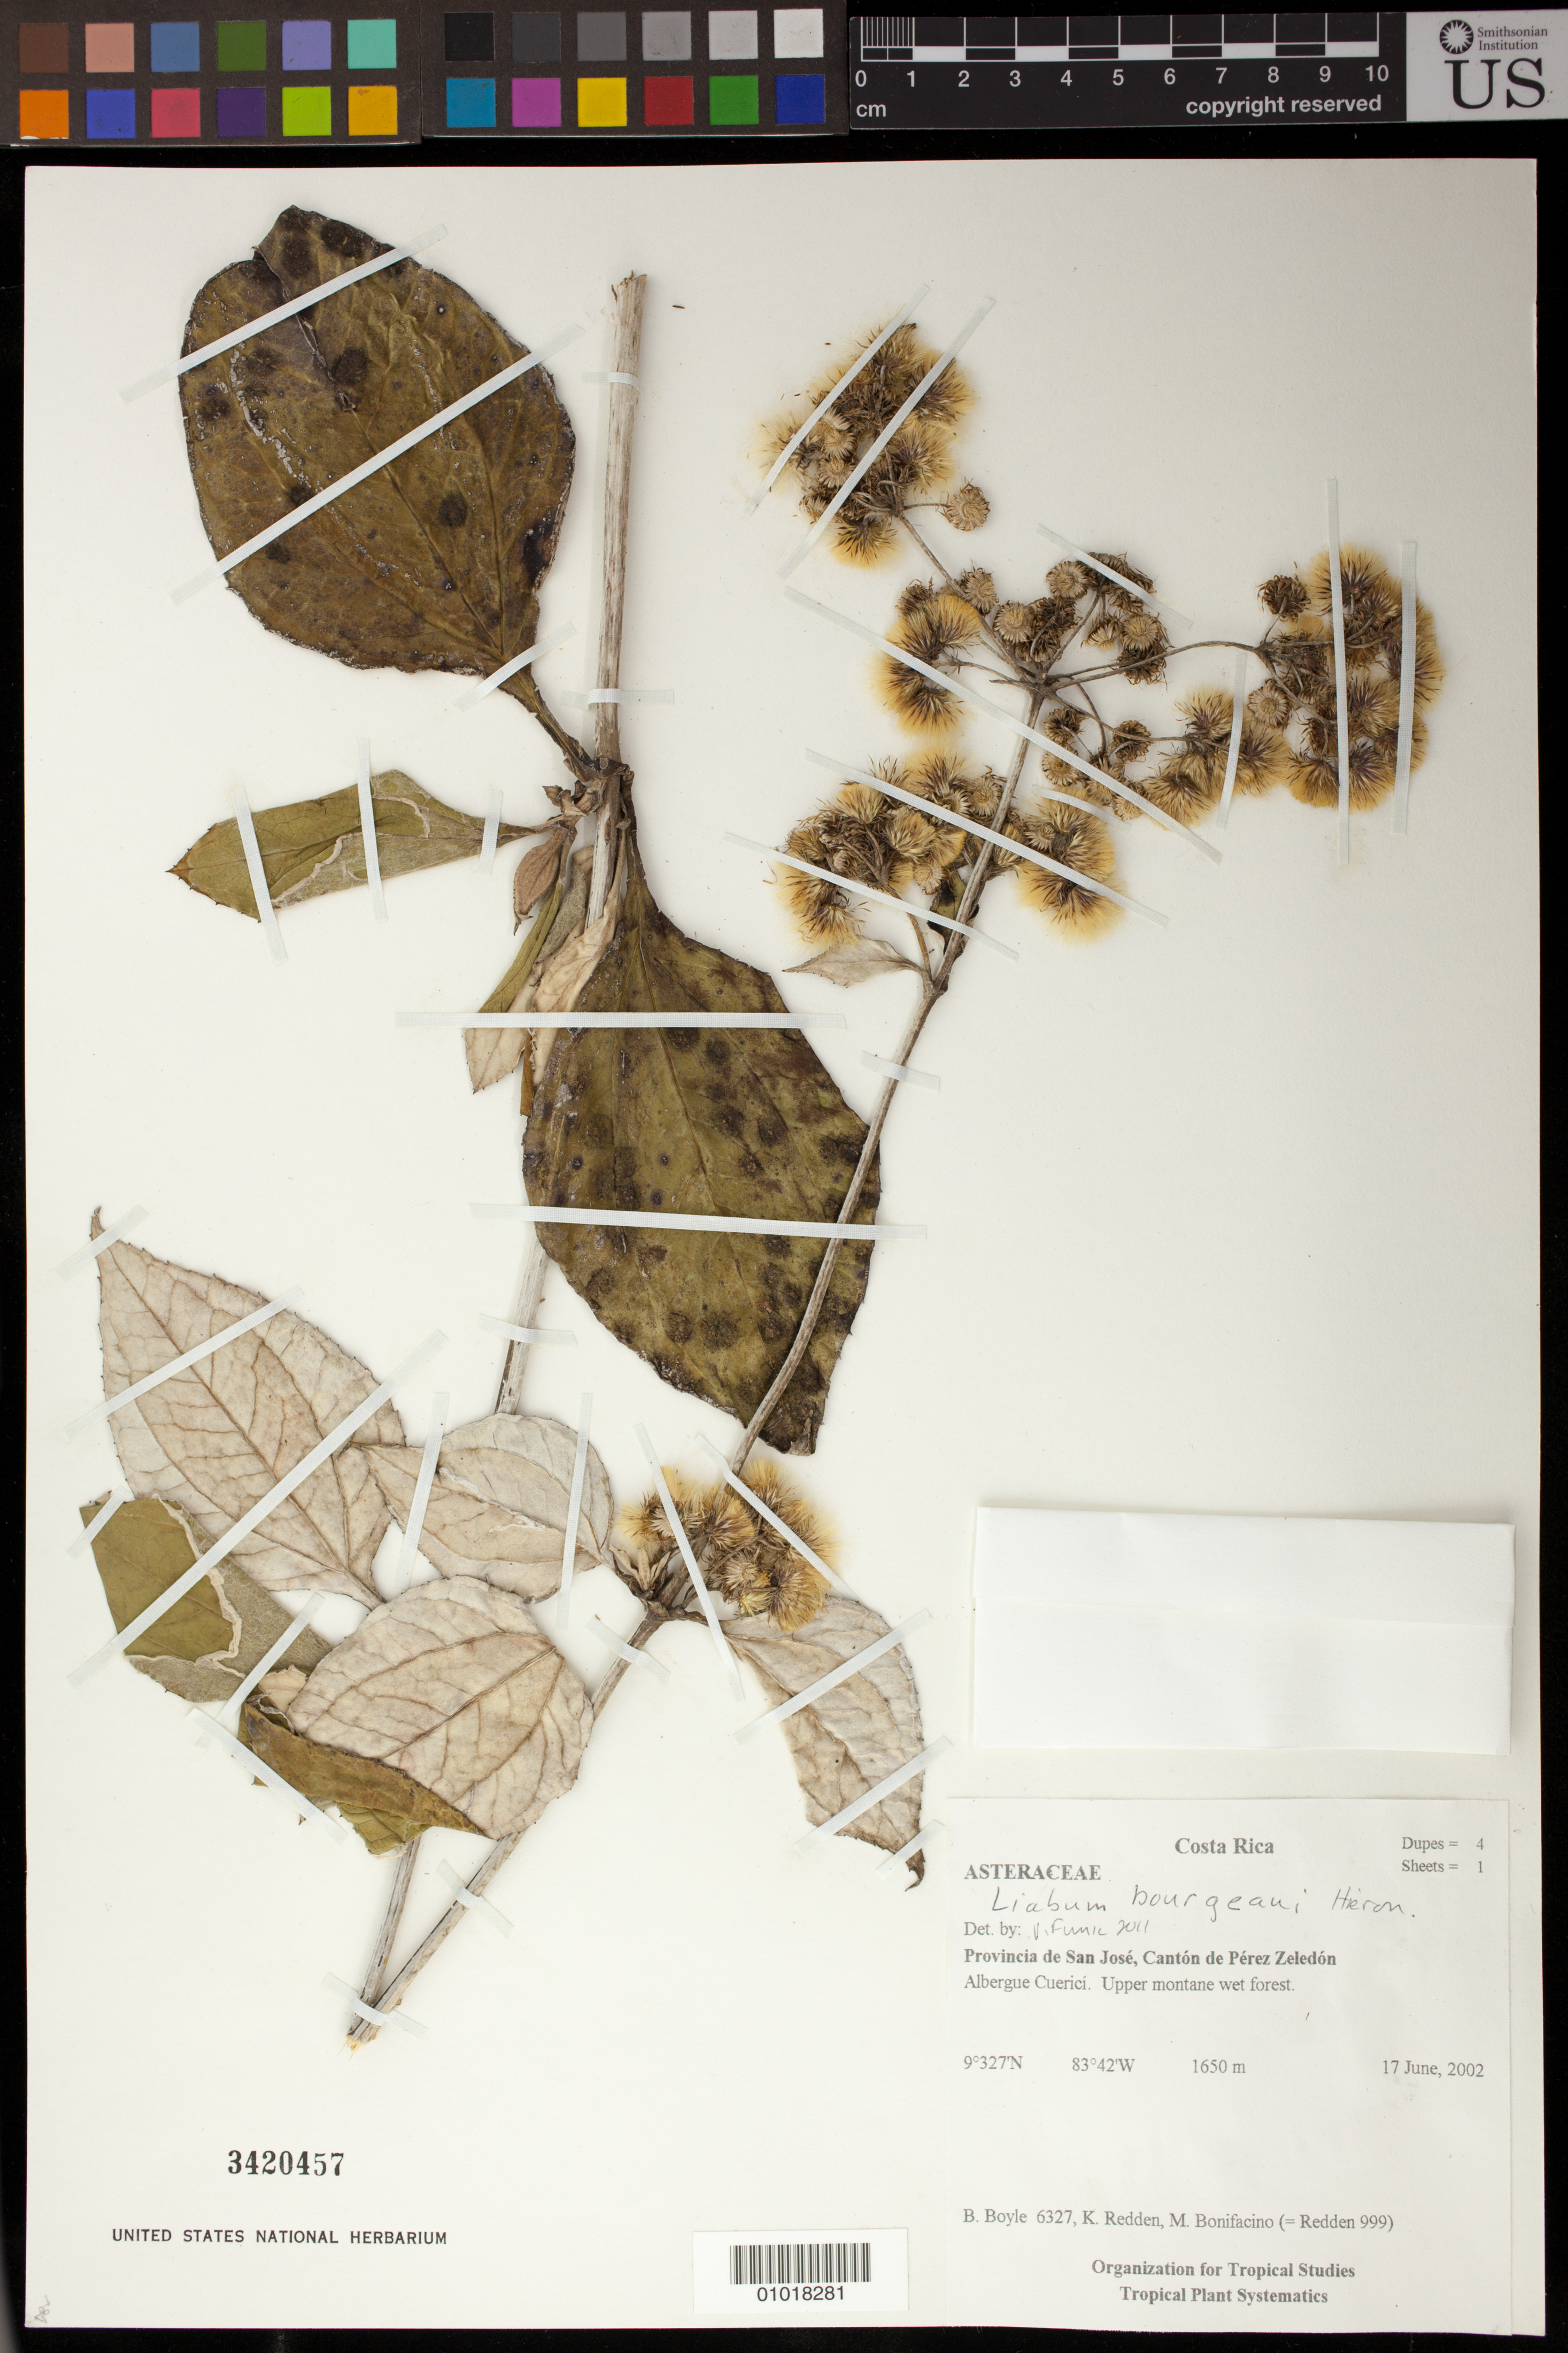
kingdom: Plantae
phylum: Tracheophyta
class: Magnoliopsida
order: Asterales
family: Asteraceae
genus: Liabum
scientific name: Liabum bourgeaui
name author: Hieron.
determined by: Funk, Vicki A., (BOT), Smithsonian Institution - National Museum of Natural History (UNITED STATES)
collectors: B. Boyle, K. M. Redden & M. Bonifacino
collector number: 6327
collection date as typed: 17 June 2002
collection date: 2002-06-17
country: Costa Rica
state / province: San José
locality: Canton de Perez Zeledon, Albergue Cuerici.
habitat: Upper montane wet forest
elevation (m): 1650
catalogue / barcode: US 3420457